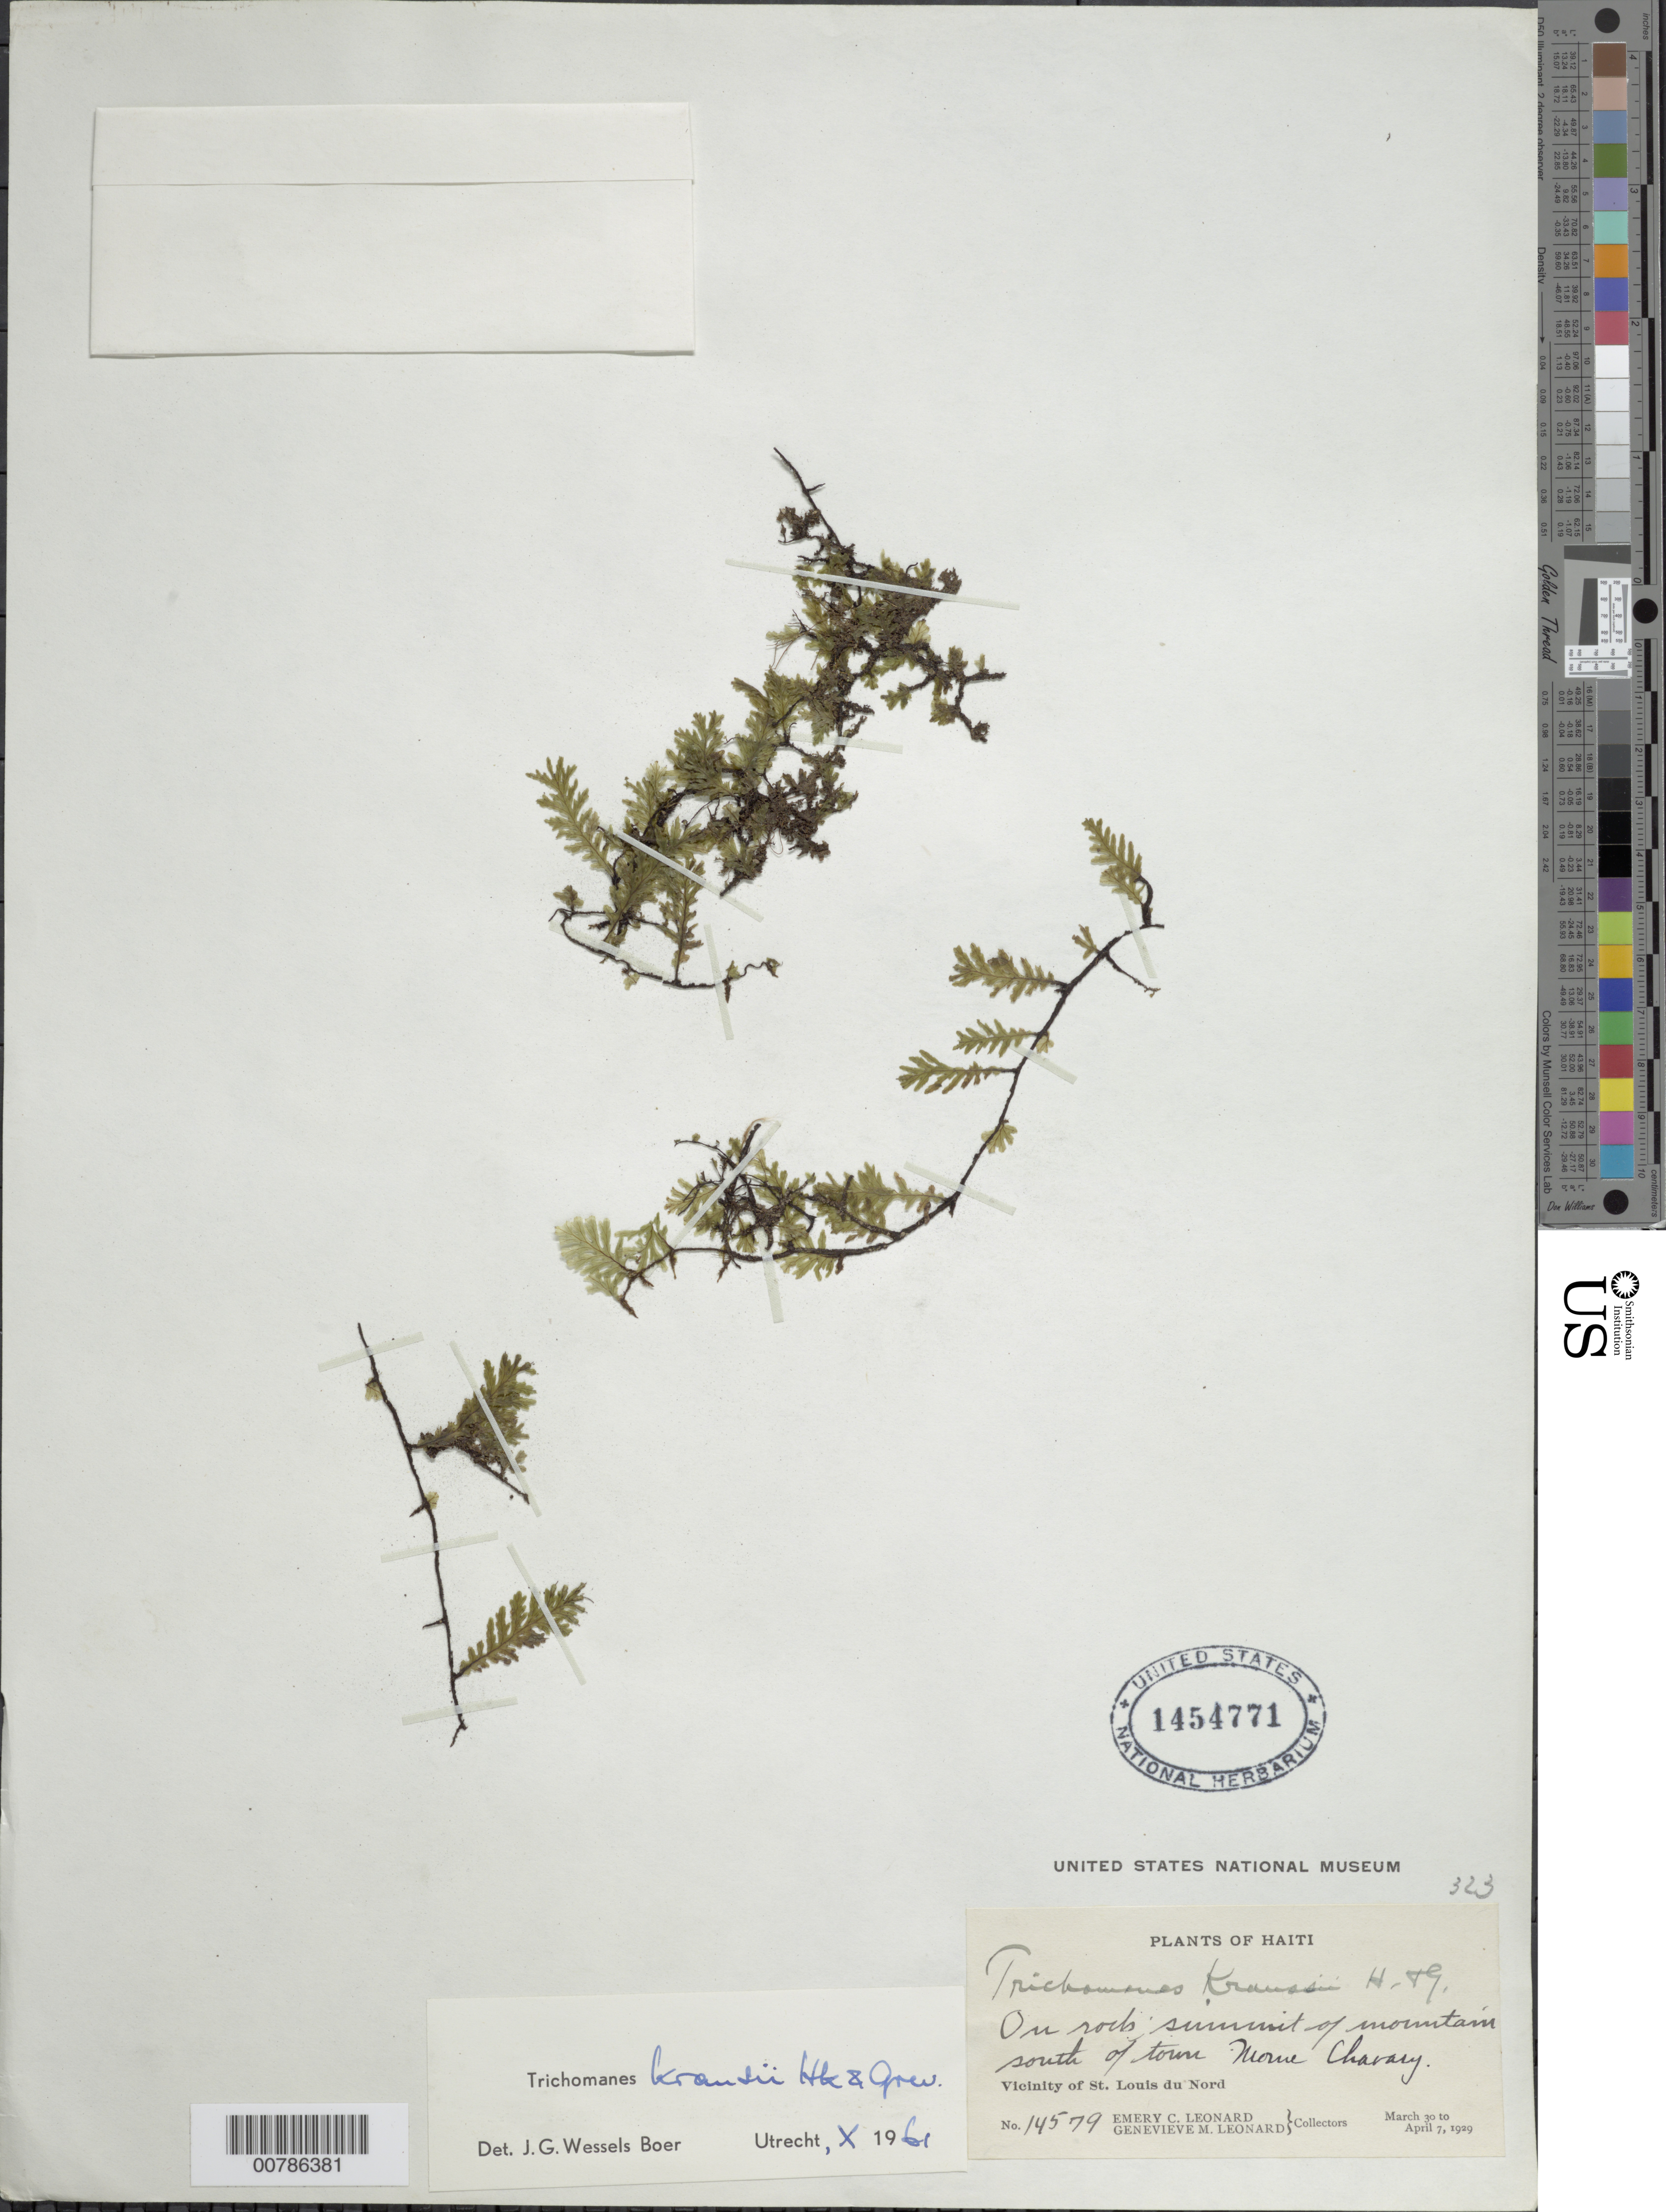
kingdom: Plantae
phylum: Tracheophyta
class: Polypodiopsida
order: Hymenophyllales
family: Hymenophyllaceae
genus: Didymoglossum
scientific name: Didymoglossum kraussii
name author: (Hook. & Grev.) C. Presl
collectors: E. C. Leonard & G. M. Leonard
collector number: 14599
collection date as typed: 30 Mar 1929 07 Apr 1929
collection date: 1929-03-30/1929-04-07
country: Haiti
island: Hispaniola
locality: S. Louis vicinity, Morne Chavary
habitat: On rock summit of mountain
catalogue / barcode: US 1454771